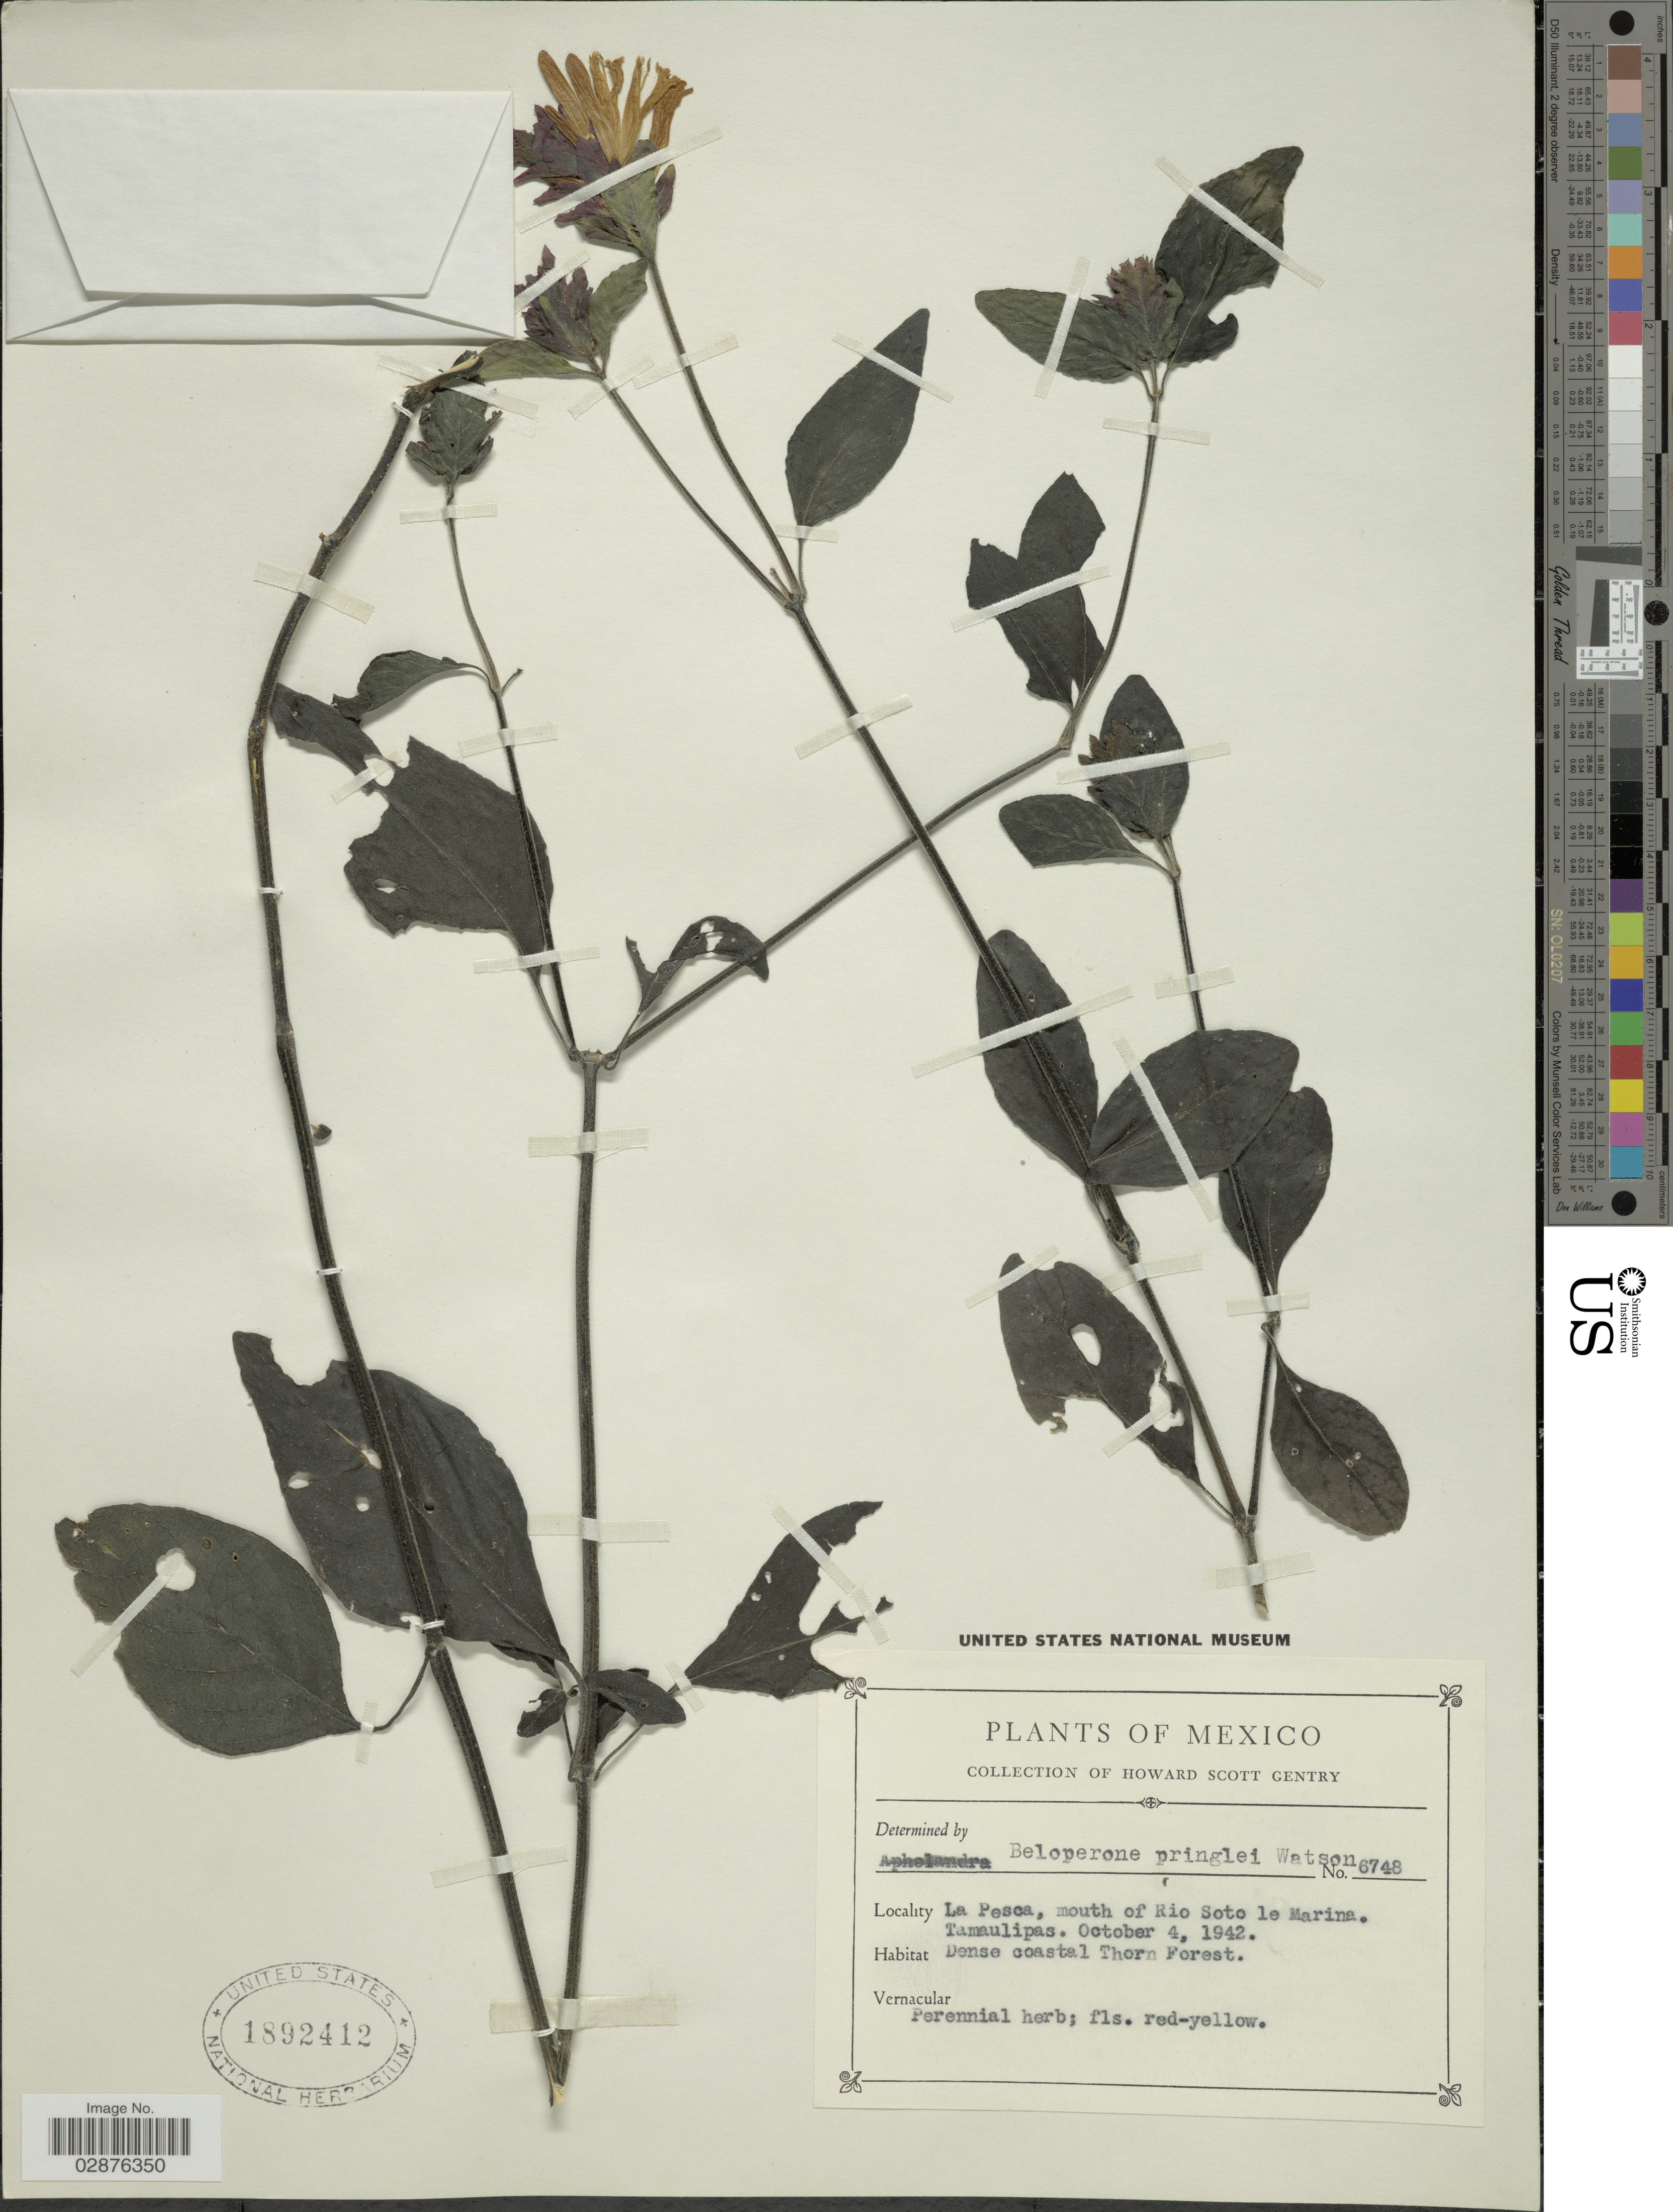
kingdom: Plantae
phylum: Tracheophyta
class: Magnoliopsida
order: Lamiales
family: Acanthaceae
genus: Justicia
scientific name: Justicia fulvicoma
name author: Schltdl. & Cham.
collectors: H. S. Gentry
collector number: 6748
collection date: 1942-10-04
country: Mexico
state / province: Tamaulipas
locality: La Pesca, mouth of Rio Soto le Marina.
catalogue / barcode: US 1892412